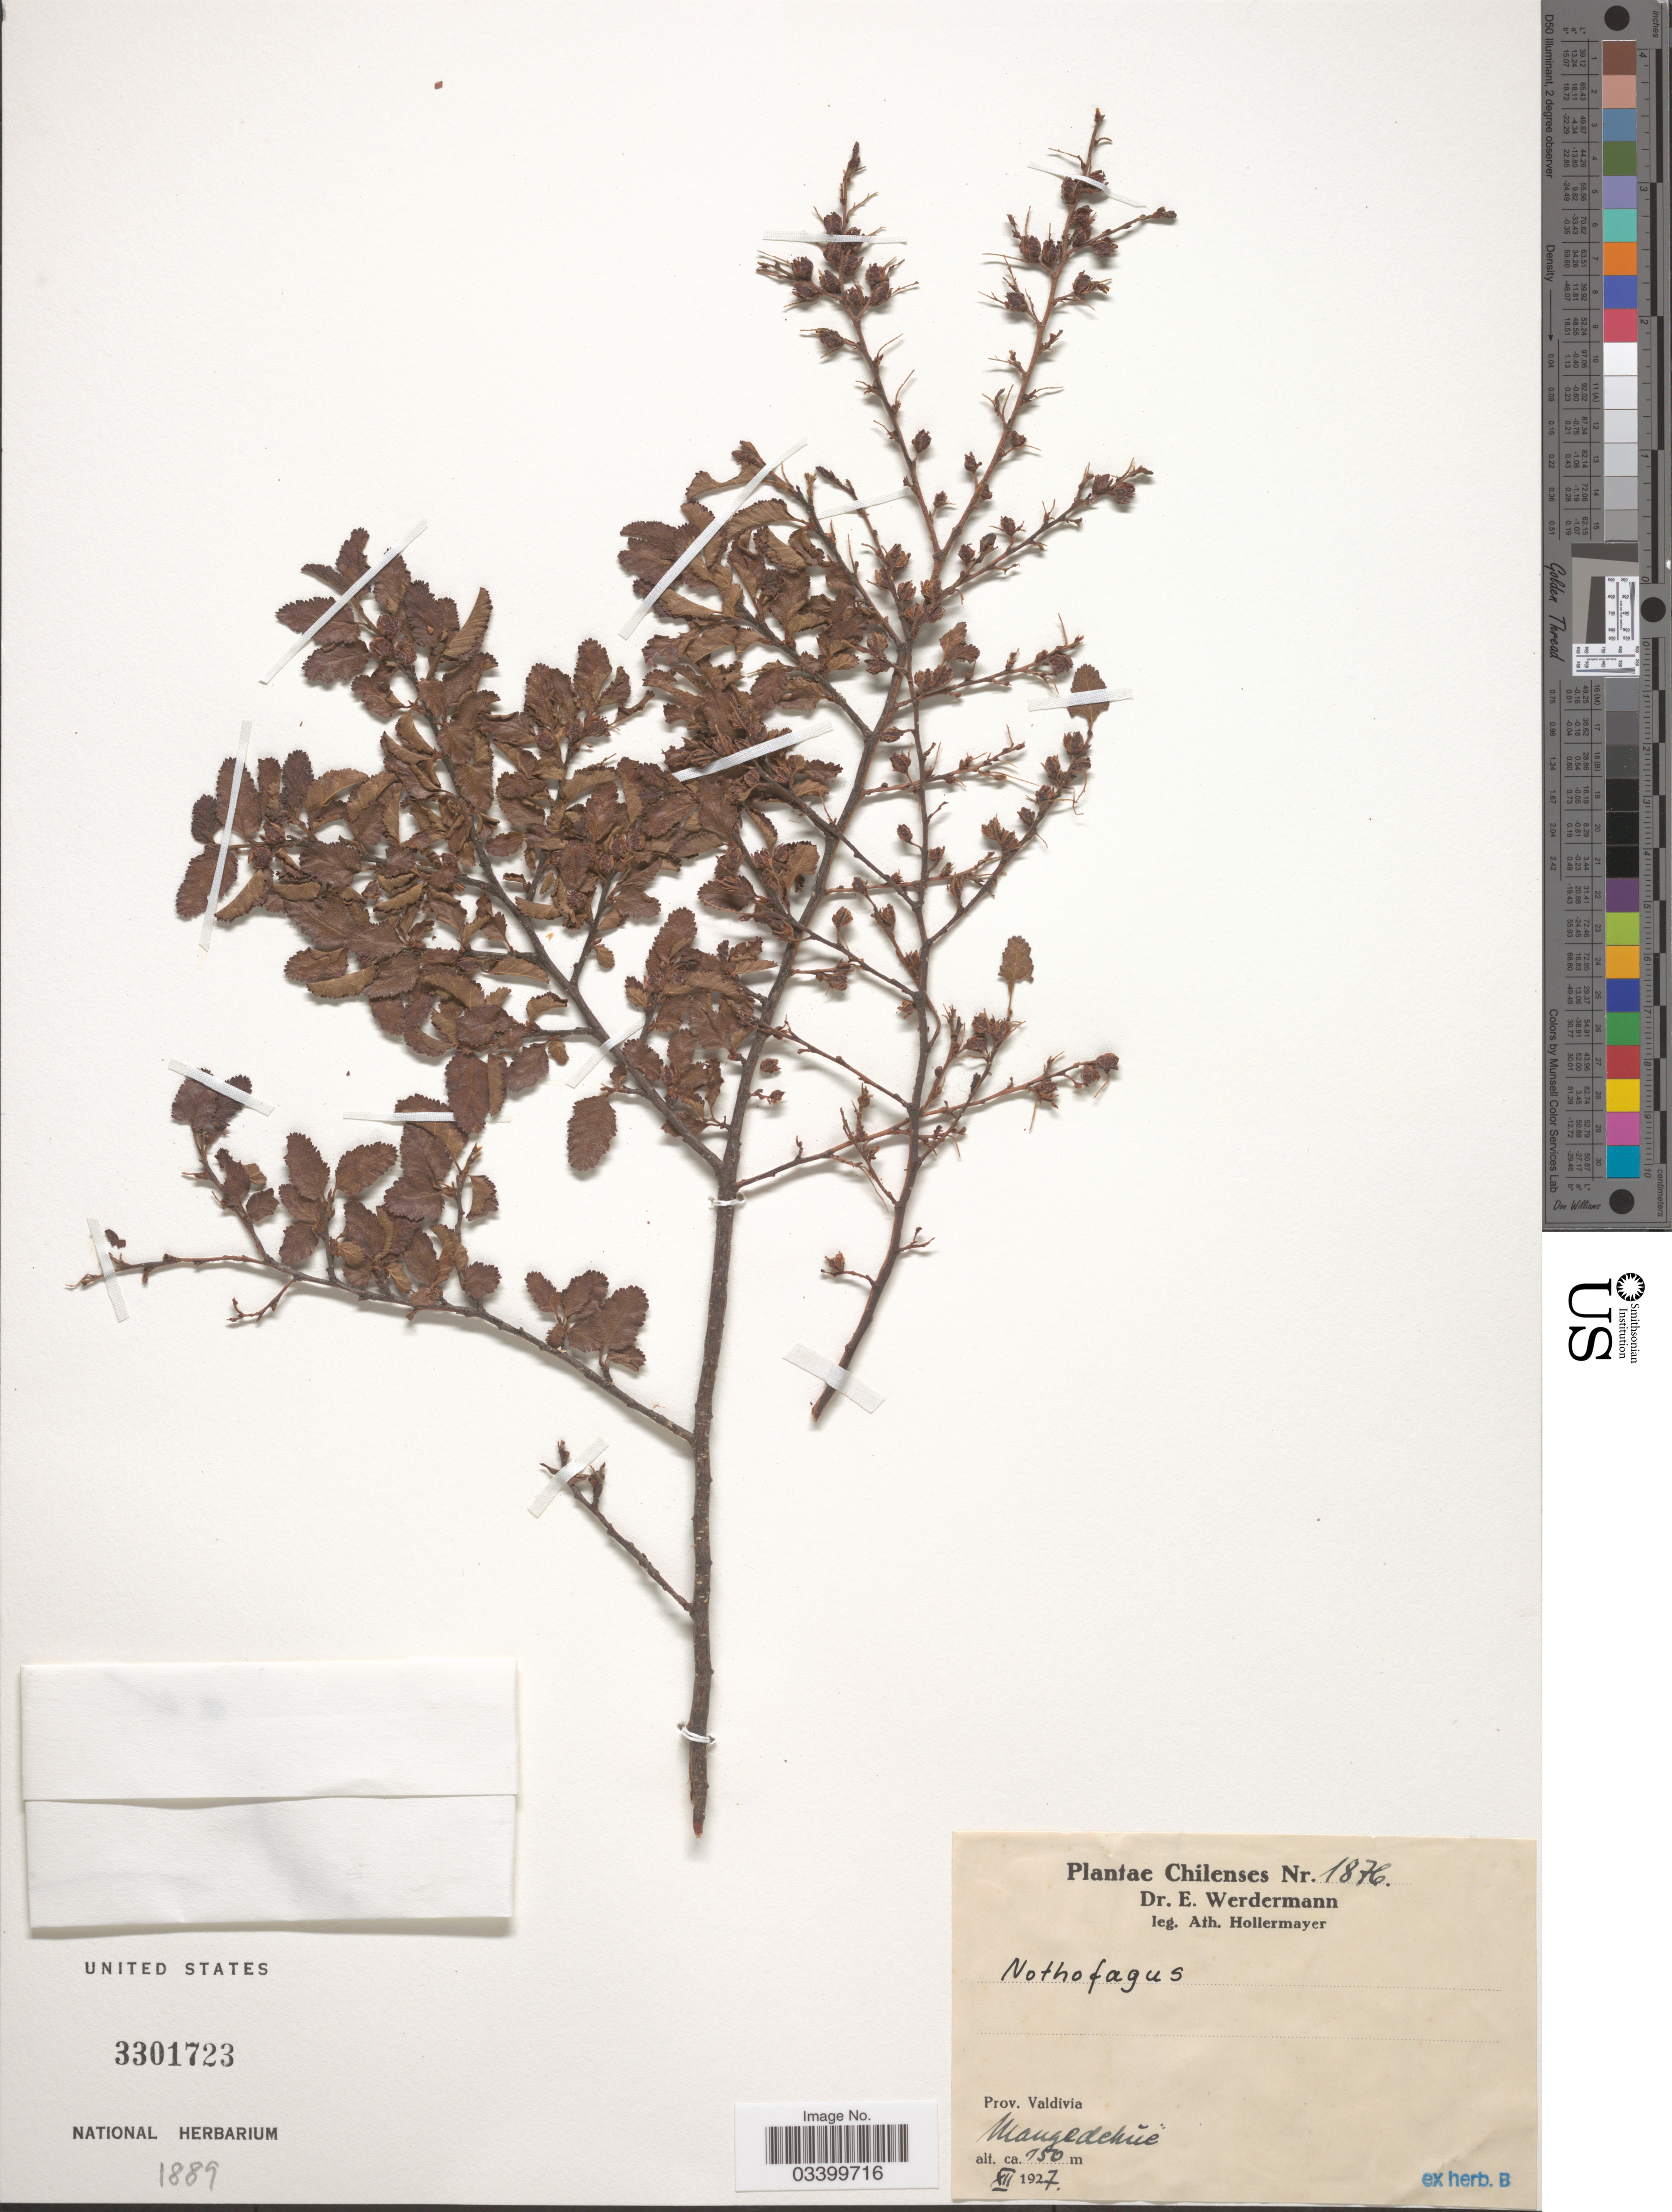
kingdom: Plantae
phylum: Tracheophyta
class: Magnoliopsida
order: Fagales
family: Nothofagaceae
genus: Nothofagus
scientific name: Nothofagus sp.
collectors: A. Hollermayer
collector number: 1876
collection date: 1927-12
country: Chile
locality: Prov. Valdivia. Mangedehúe.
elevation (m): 750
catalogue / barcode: US 3301723